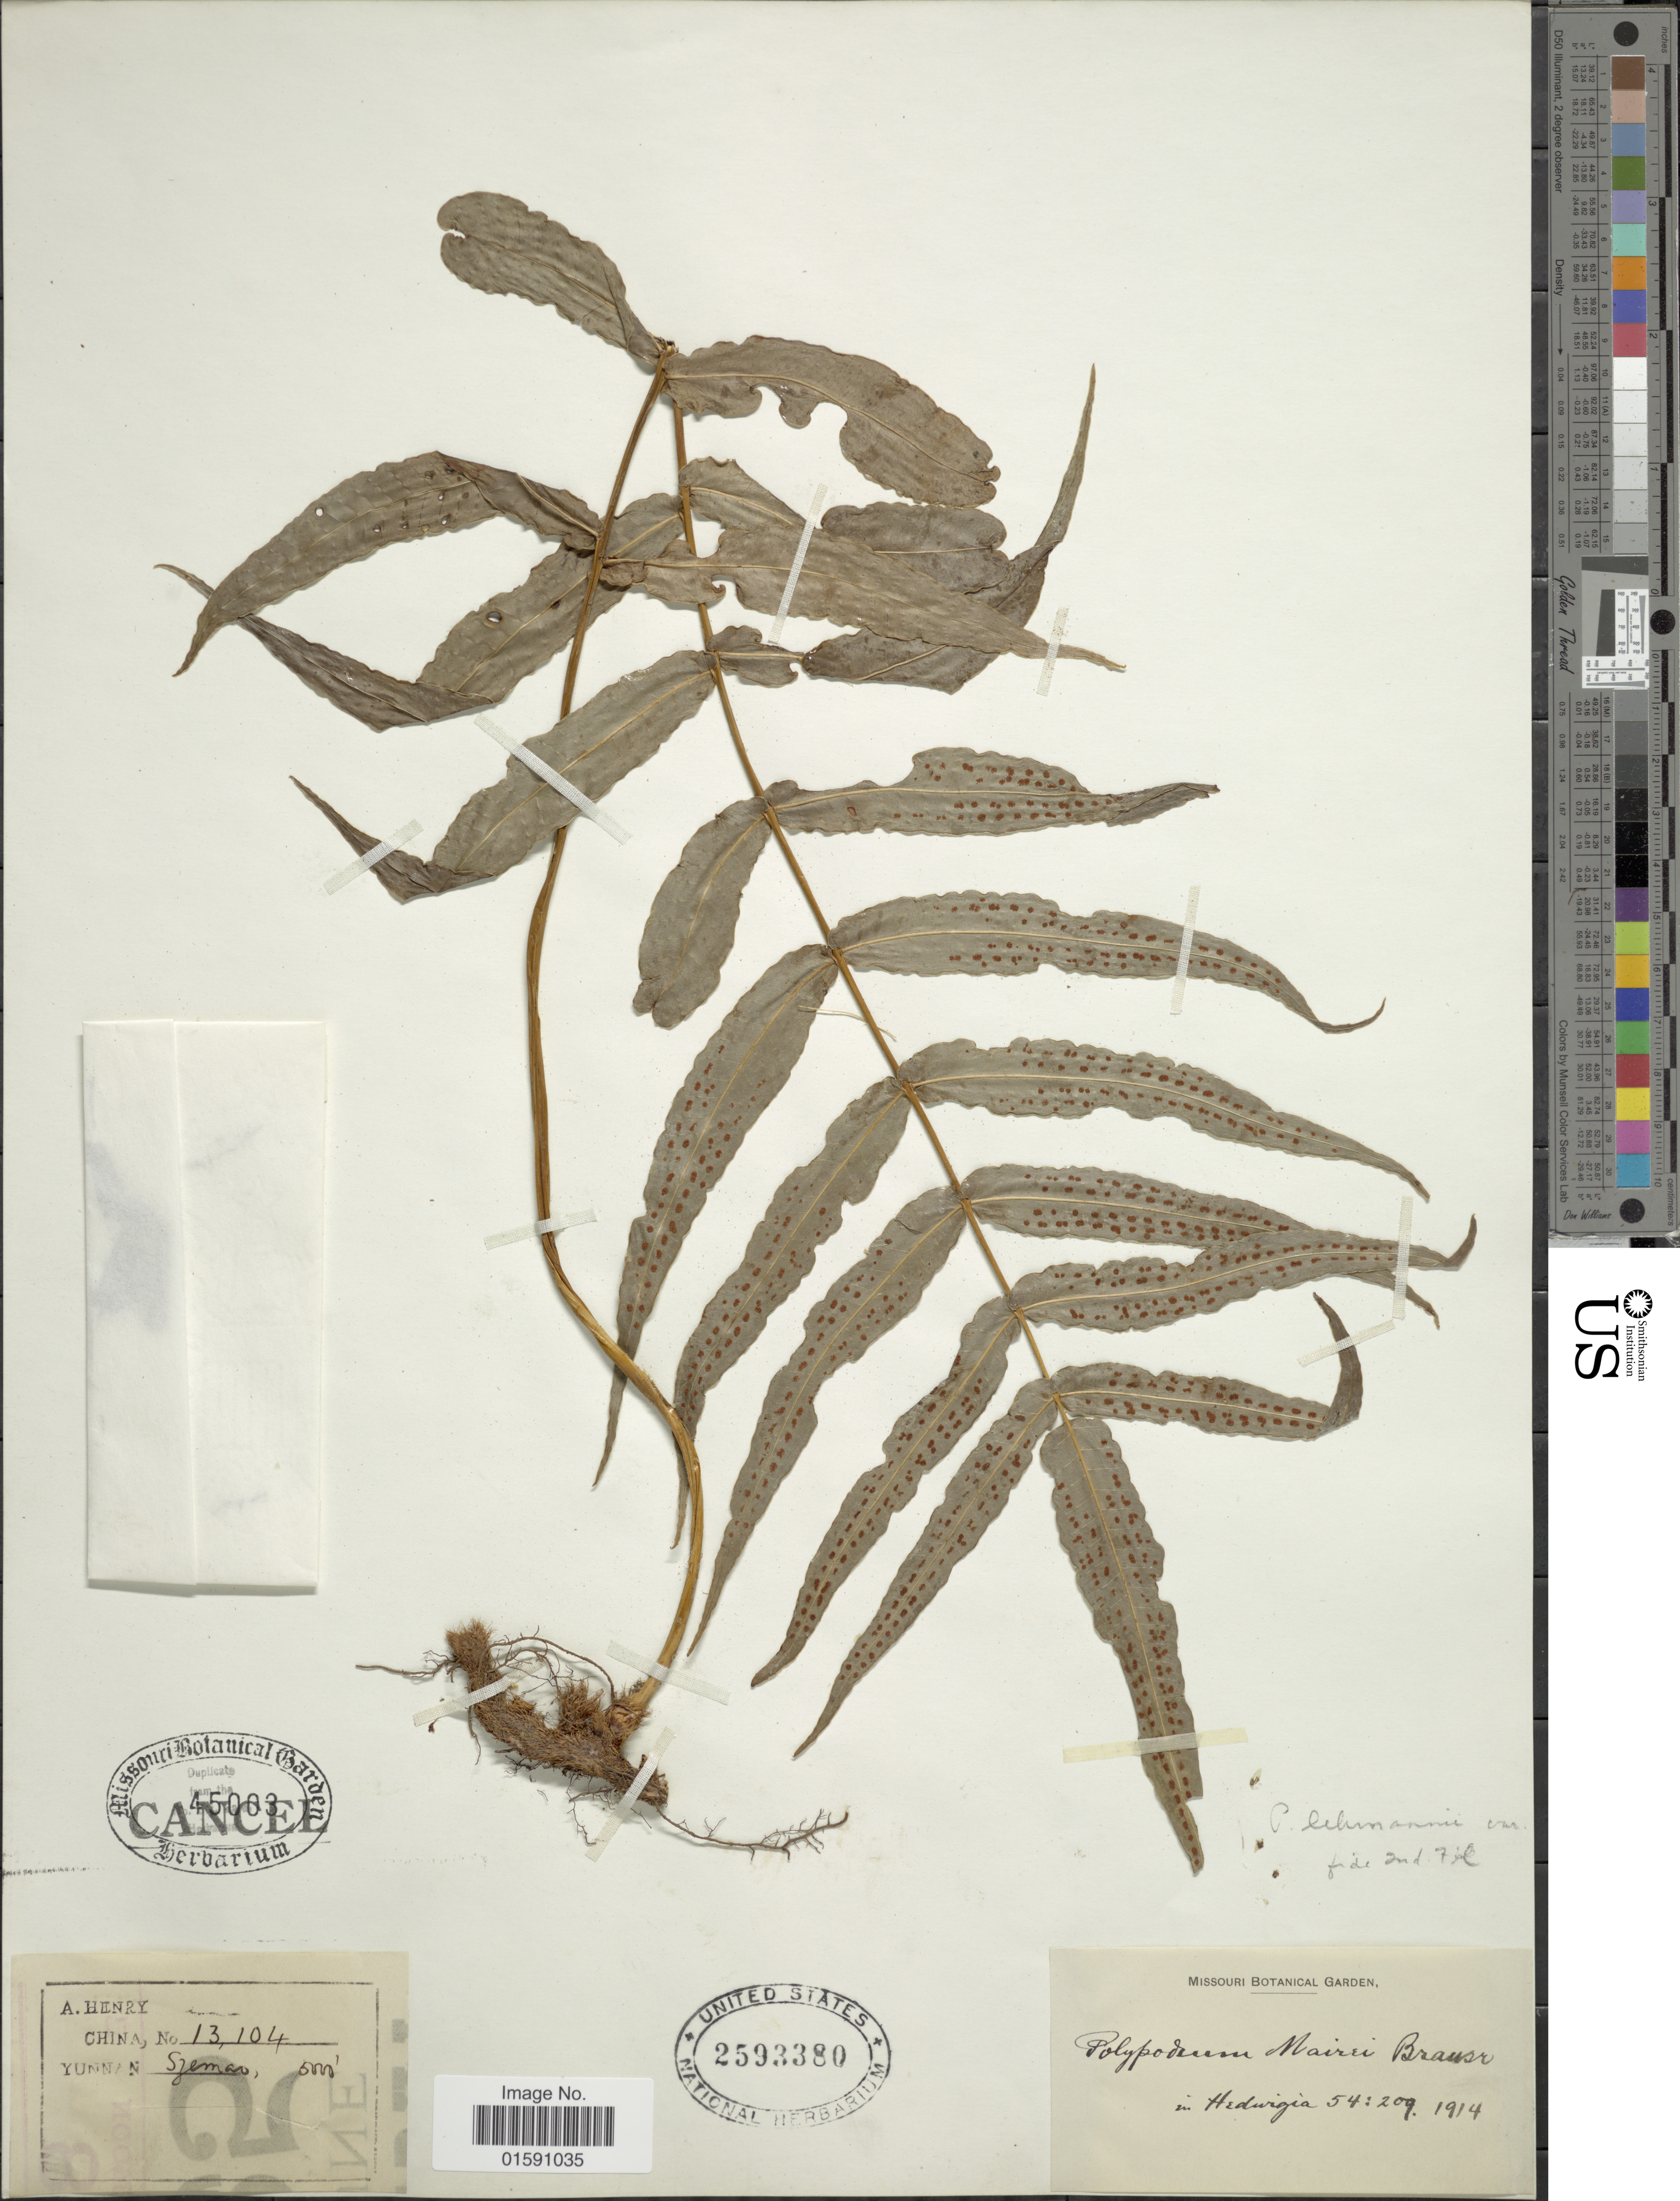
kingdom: Plantae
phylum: Tracheophyta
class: Polypodiopsida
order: Polypodiales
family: Polypodiaceae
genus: Arthromeris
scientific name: Arthromeris mairei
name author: (Brause) Ching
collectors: A. Henry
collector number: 13104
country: China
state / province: Yunnan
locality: Szemao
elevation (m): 1524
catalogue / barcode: US 2593380